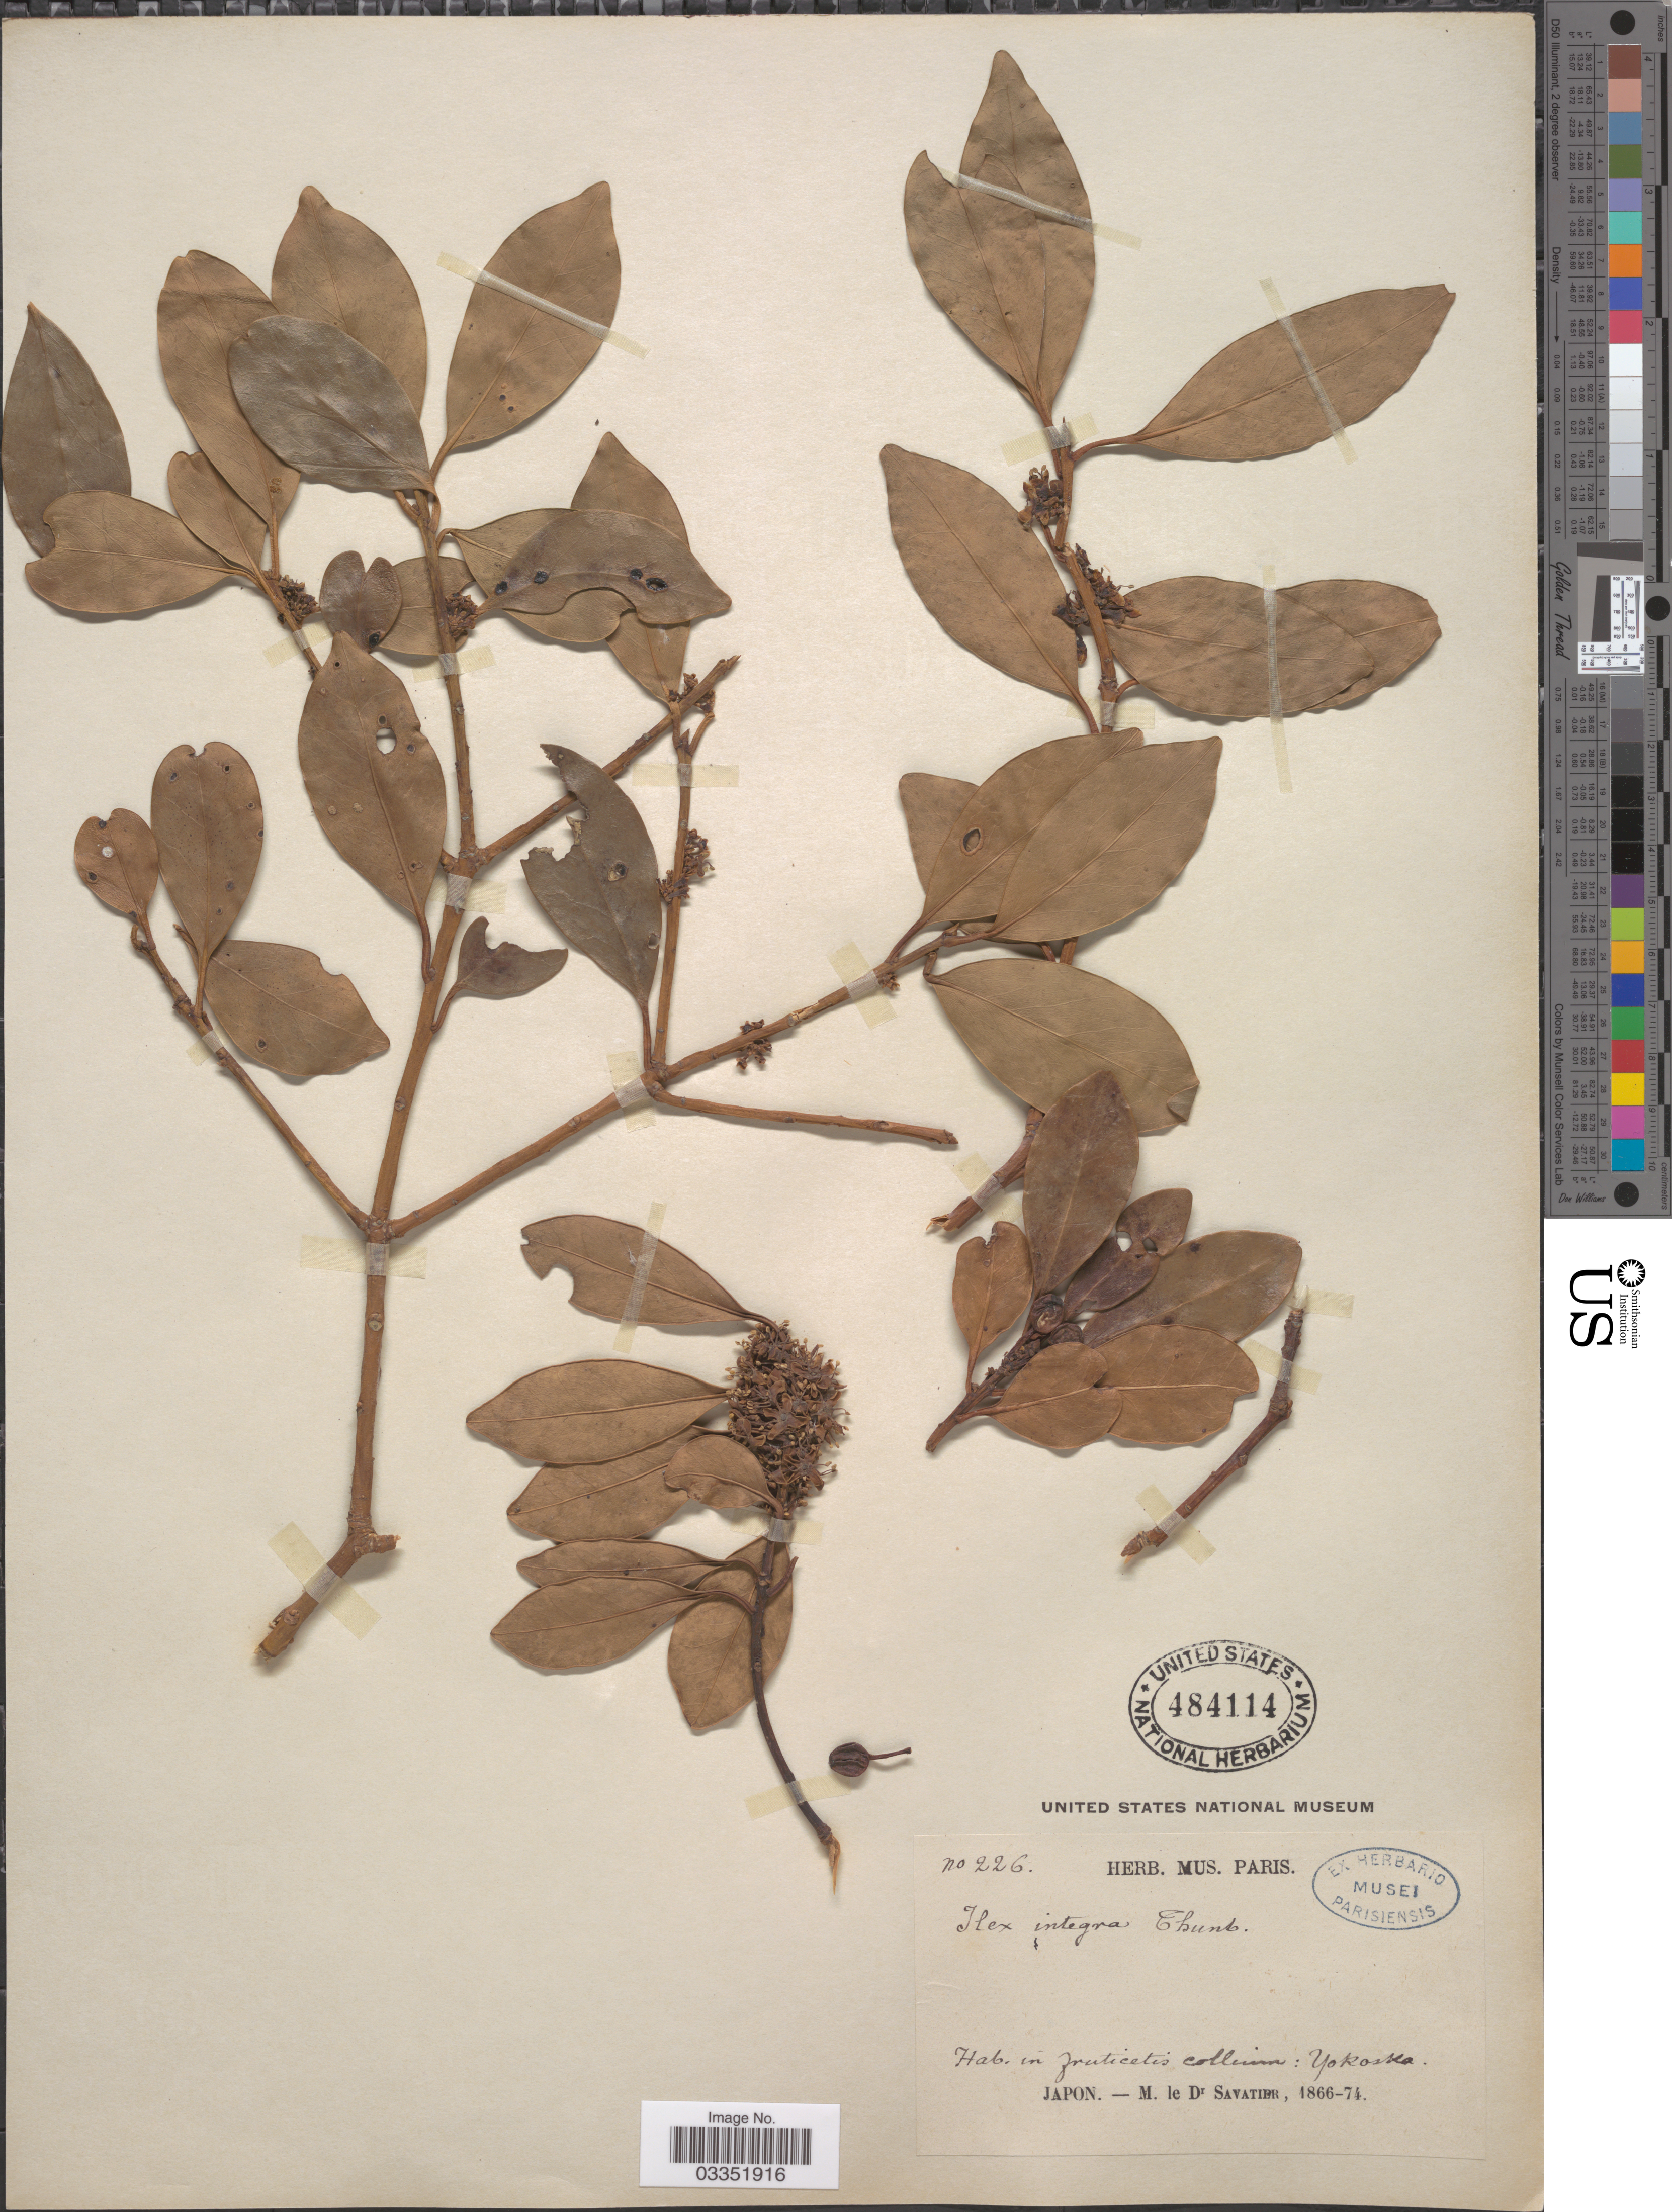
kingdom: Plantae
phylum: Tracheophyta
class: Magnoliopsida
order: Aquifoliales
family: Aquifoliaceae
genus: Ilex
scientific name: Ilex integra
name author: Thunb.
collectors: M. Savatier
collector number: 226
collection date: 1866/1874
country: Japan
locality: Yokoska.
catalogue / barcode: US 484114